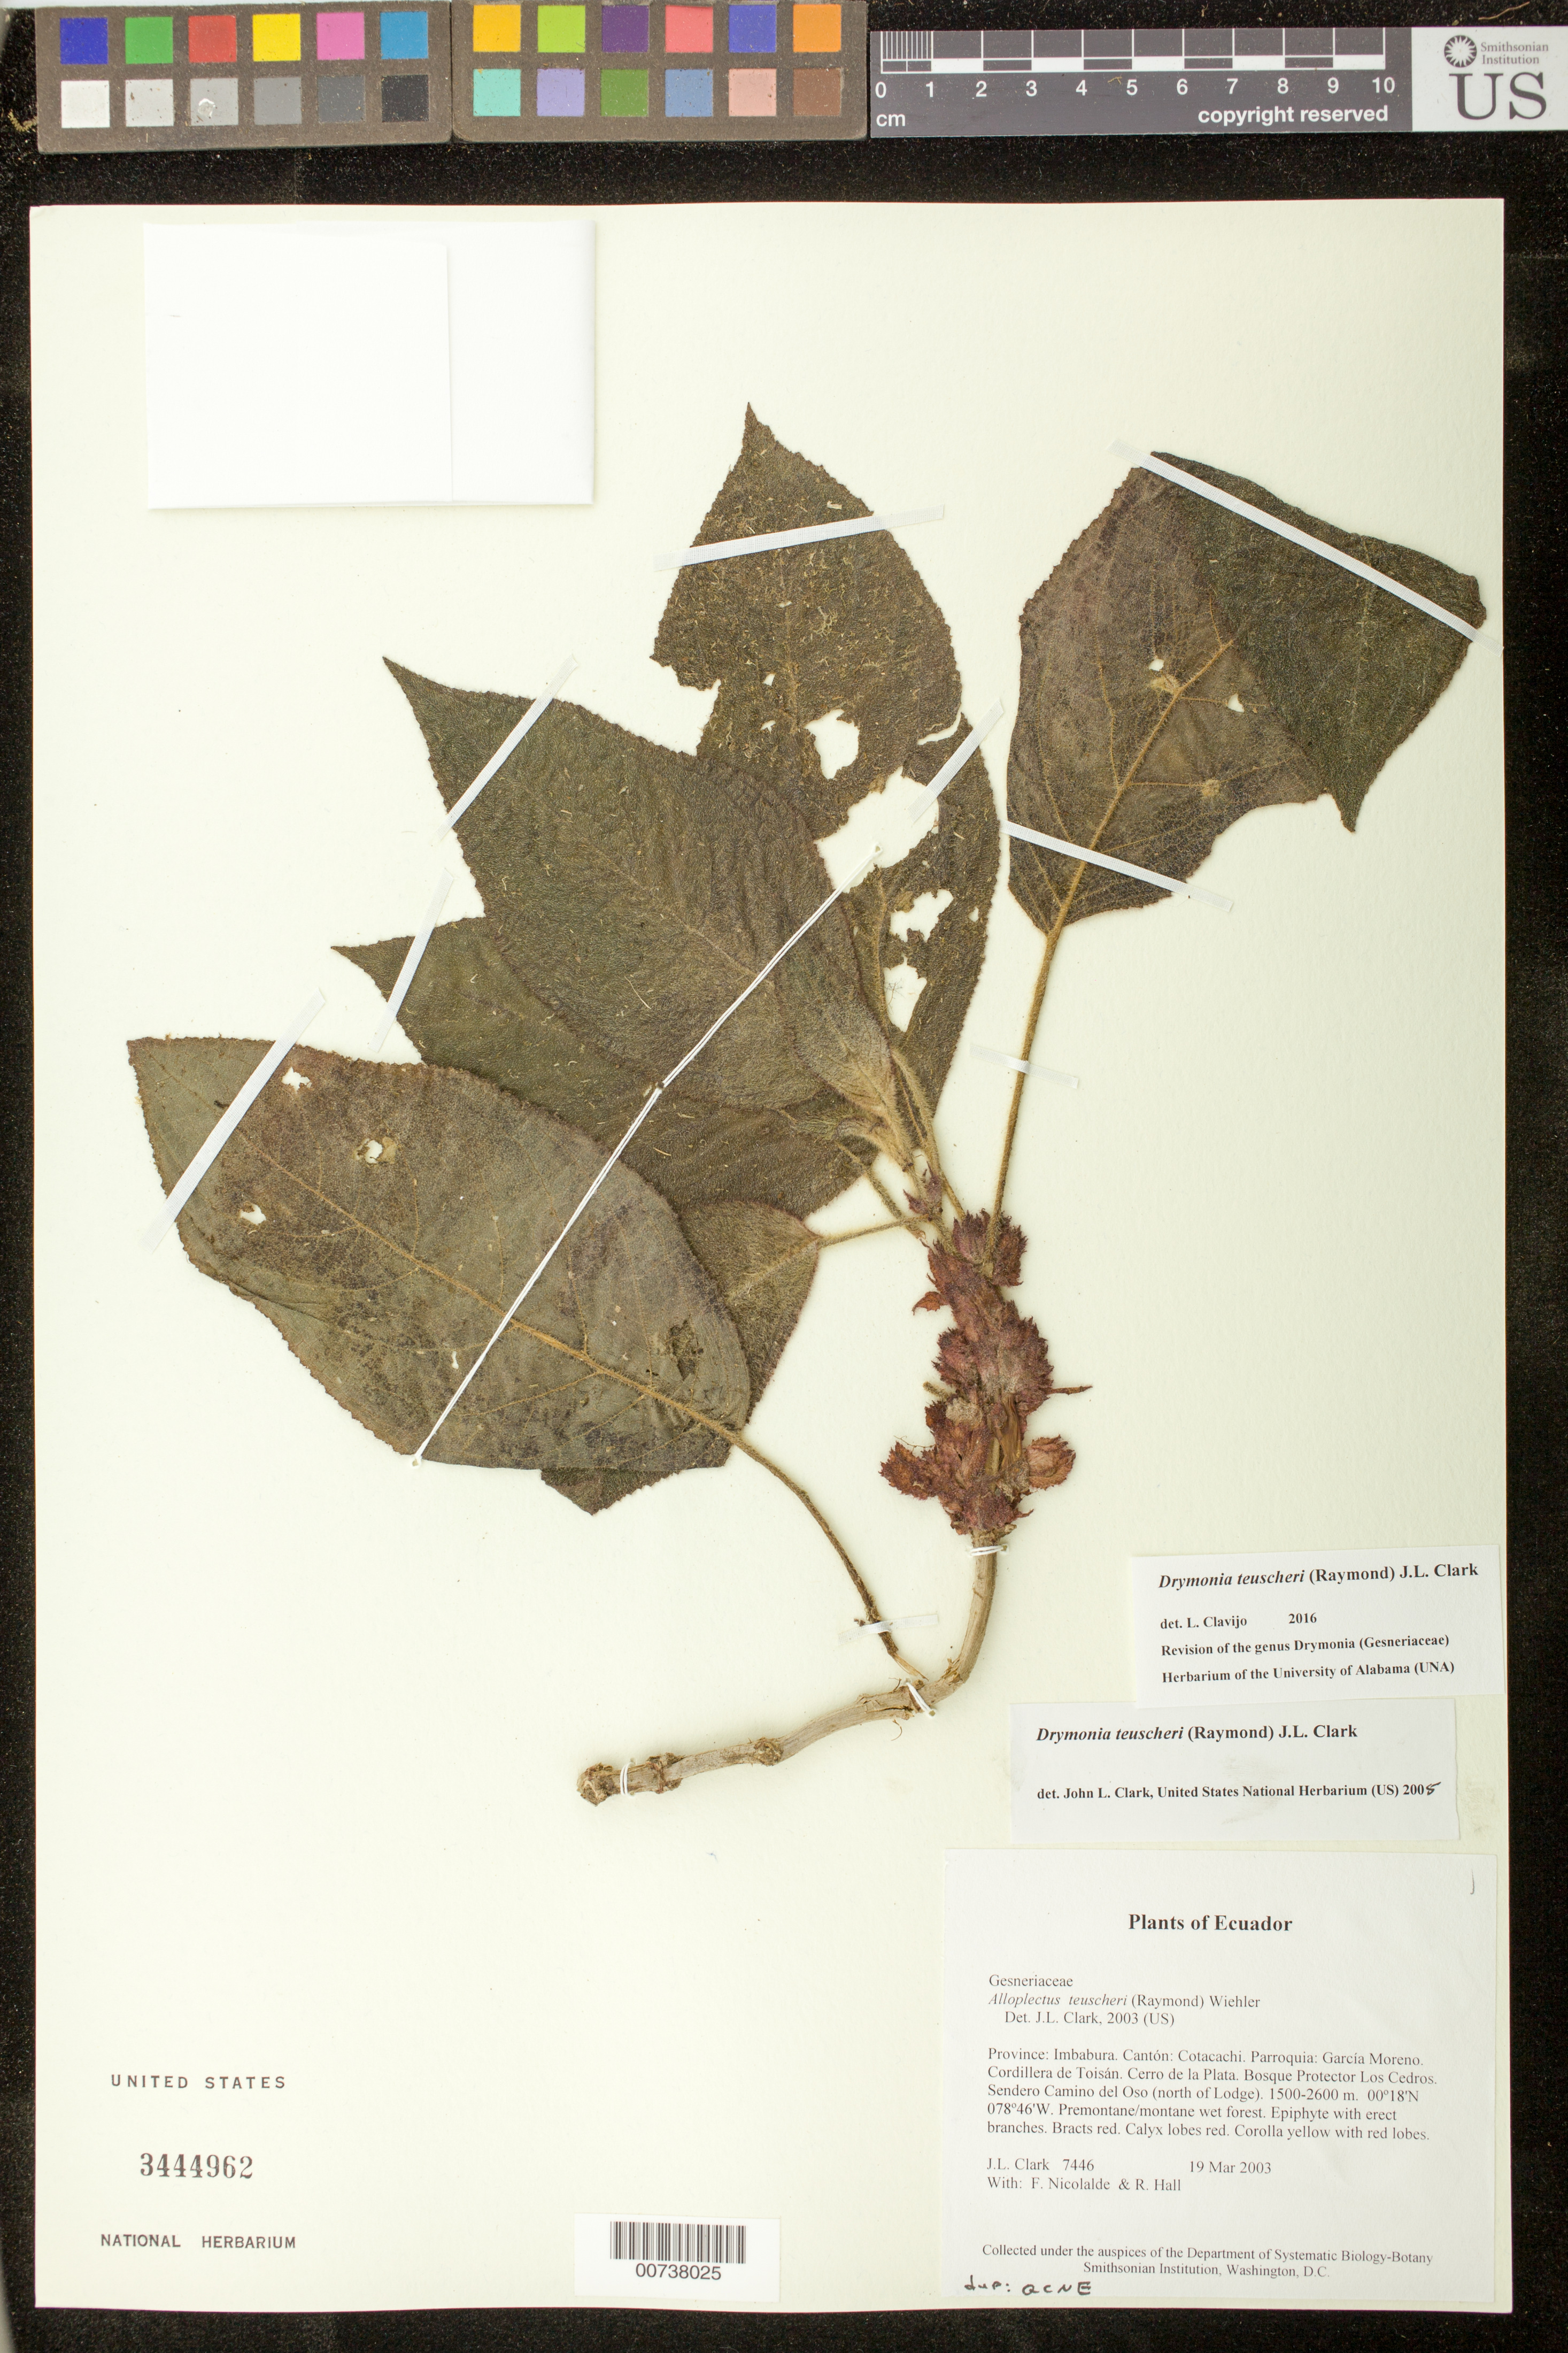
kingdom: Plantae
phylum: Tracheophyta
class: Magnoliopsida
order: Lamiales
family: Gesneriaceae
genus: Drymonia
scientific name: Drymonia teuscheri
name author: (Raymond) J.L. Clark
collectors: J. L. Clark, F. Nicolalde & R. Hall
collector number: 7446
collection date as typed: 19 Mar 2003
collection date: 2003-03-19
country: Ecuador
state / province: Imbabura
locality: Cotacachi. Parroquia: García Moreno. Cordillera de Toisán. Cerro de la Plata. Bosque Protector Los Cedros. Sendero Camino del Oso (north of Lodge).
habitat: Premontane/montane wet forest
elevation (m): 1500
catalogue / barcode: US 3444962